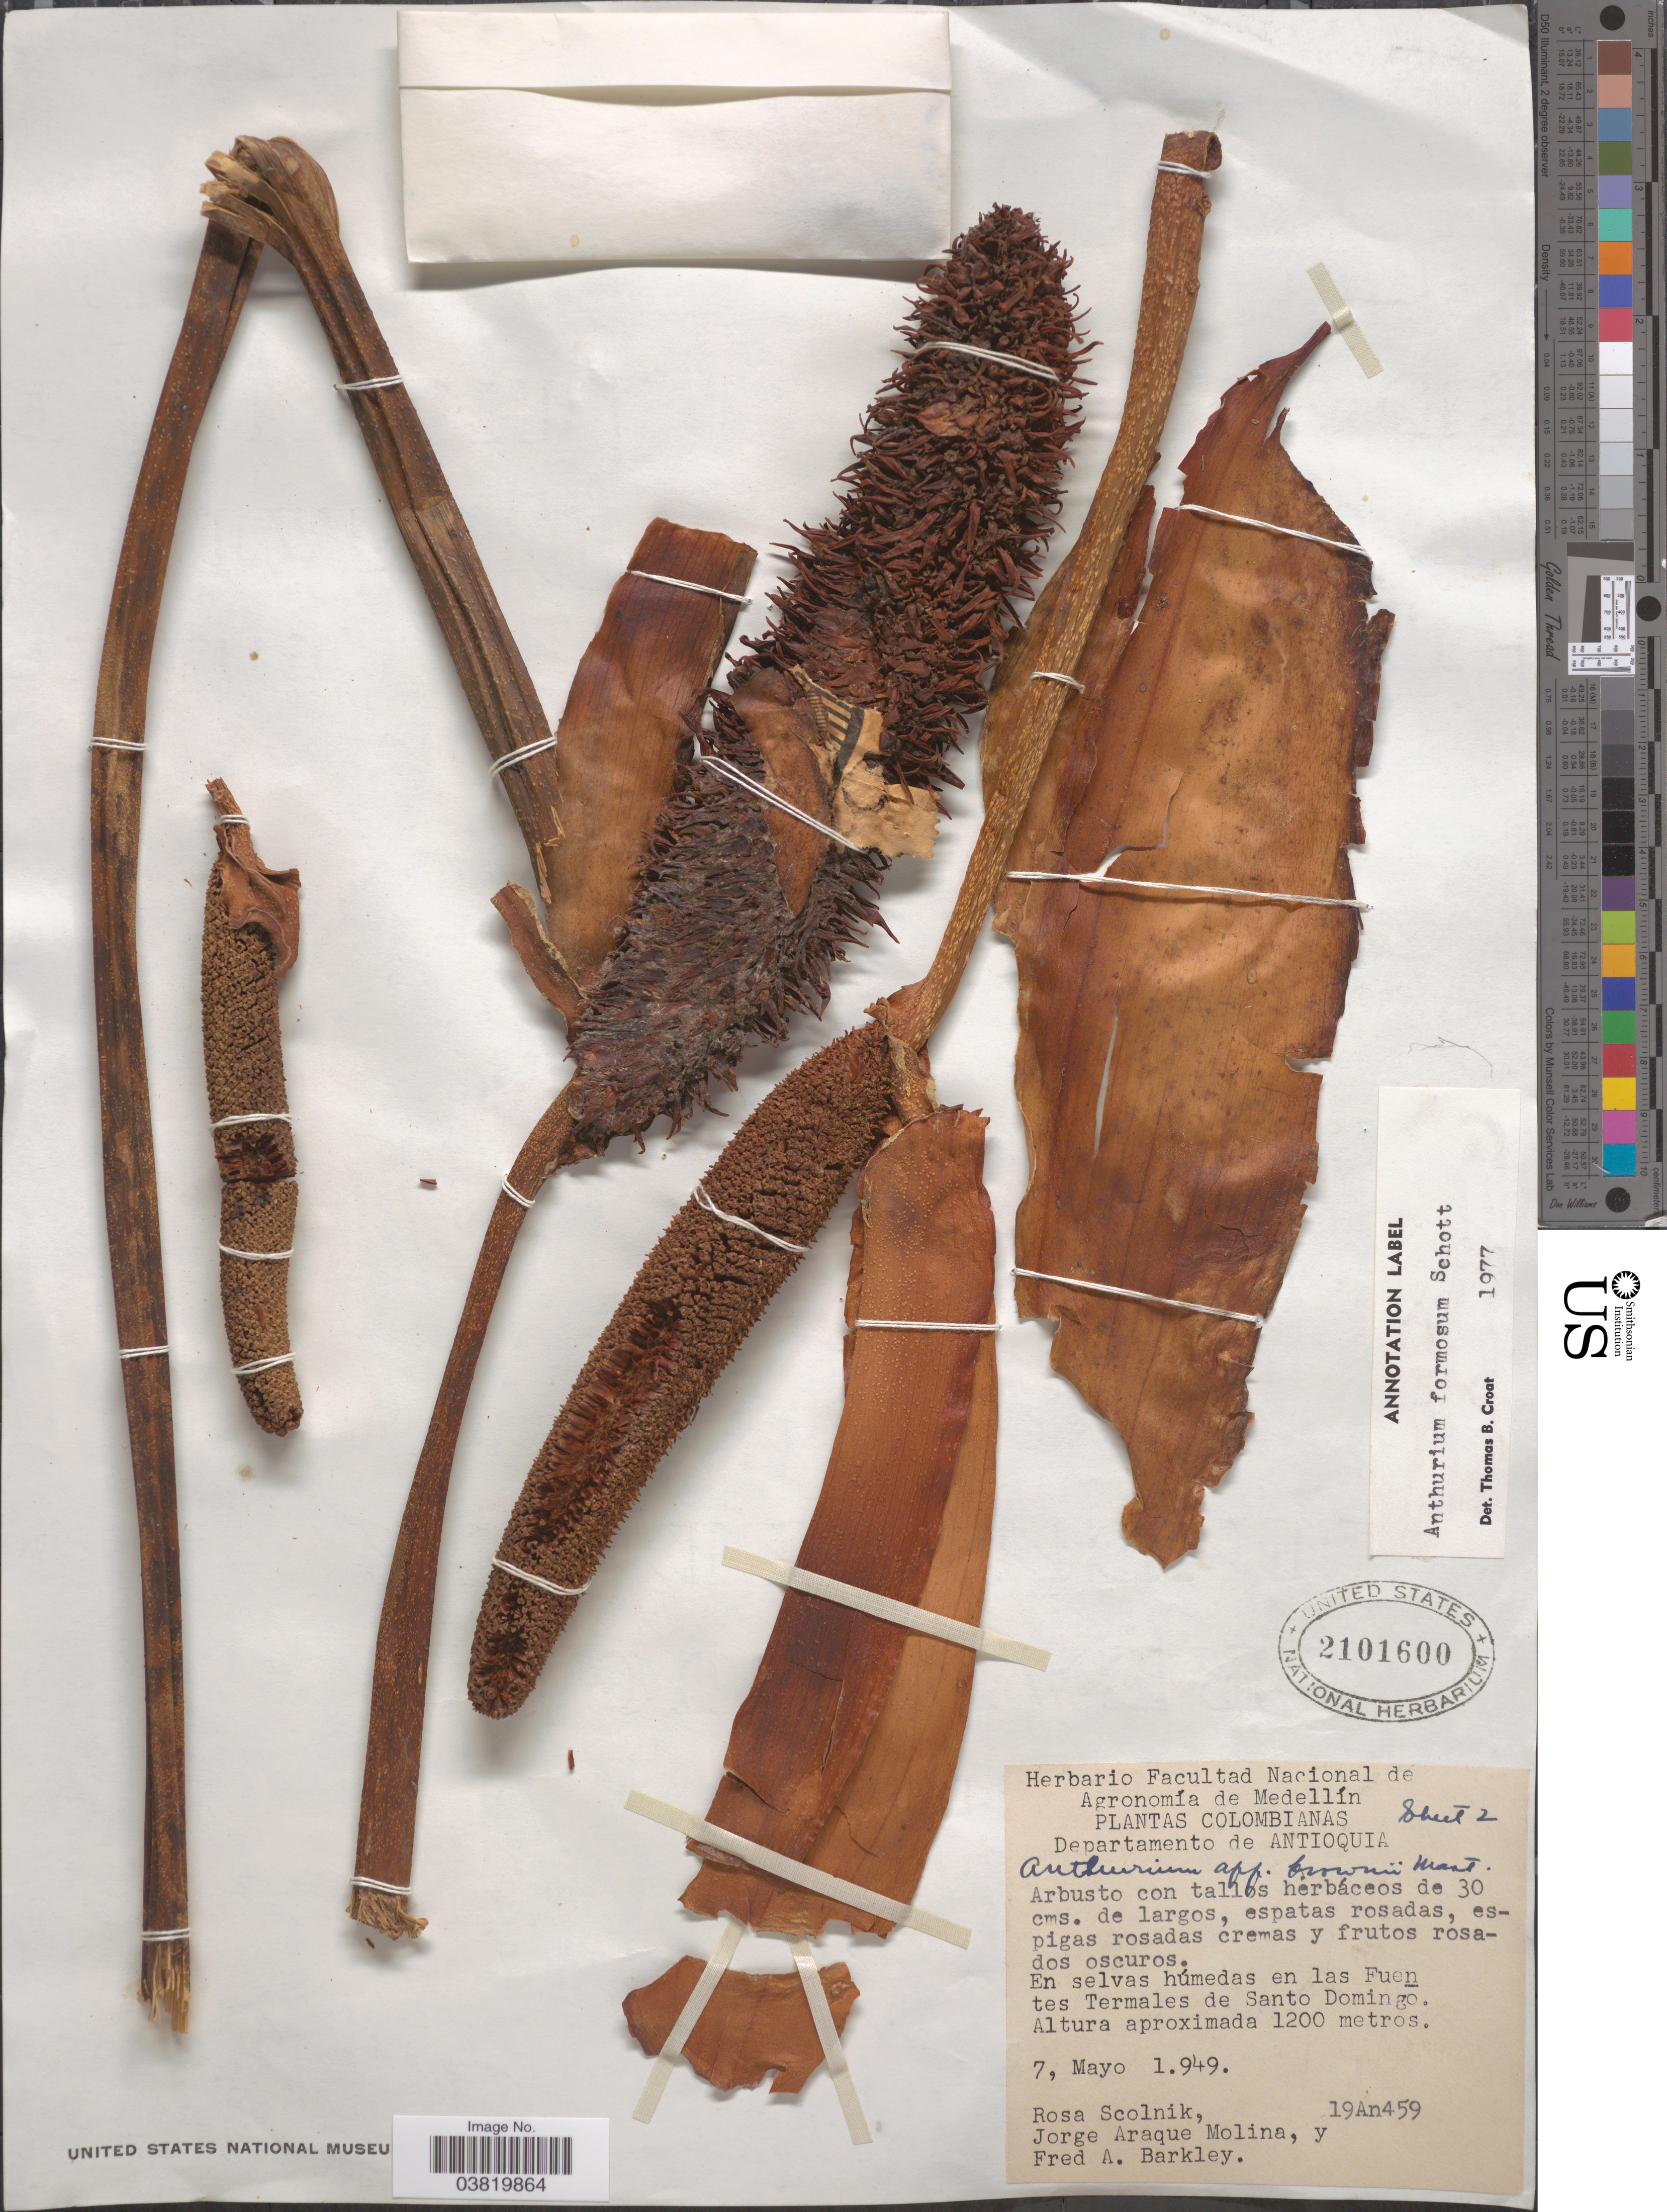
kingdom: Plantae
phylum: Tracheophyta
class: Liliopsida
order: Alismatales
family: Araceae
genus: Anthurium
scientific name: Anthurium formosum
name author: Schott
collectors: R. Scolnik, J. A. Molina & F. A. Barkley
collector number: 19An459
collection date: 1949-05-07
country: Colombia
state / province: Antioquia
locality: Departamento de Antioquia. Las Fuentes Termales de Santo Domingo.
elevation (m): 1200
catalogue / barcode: US 2101600